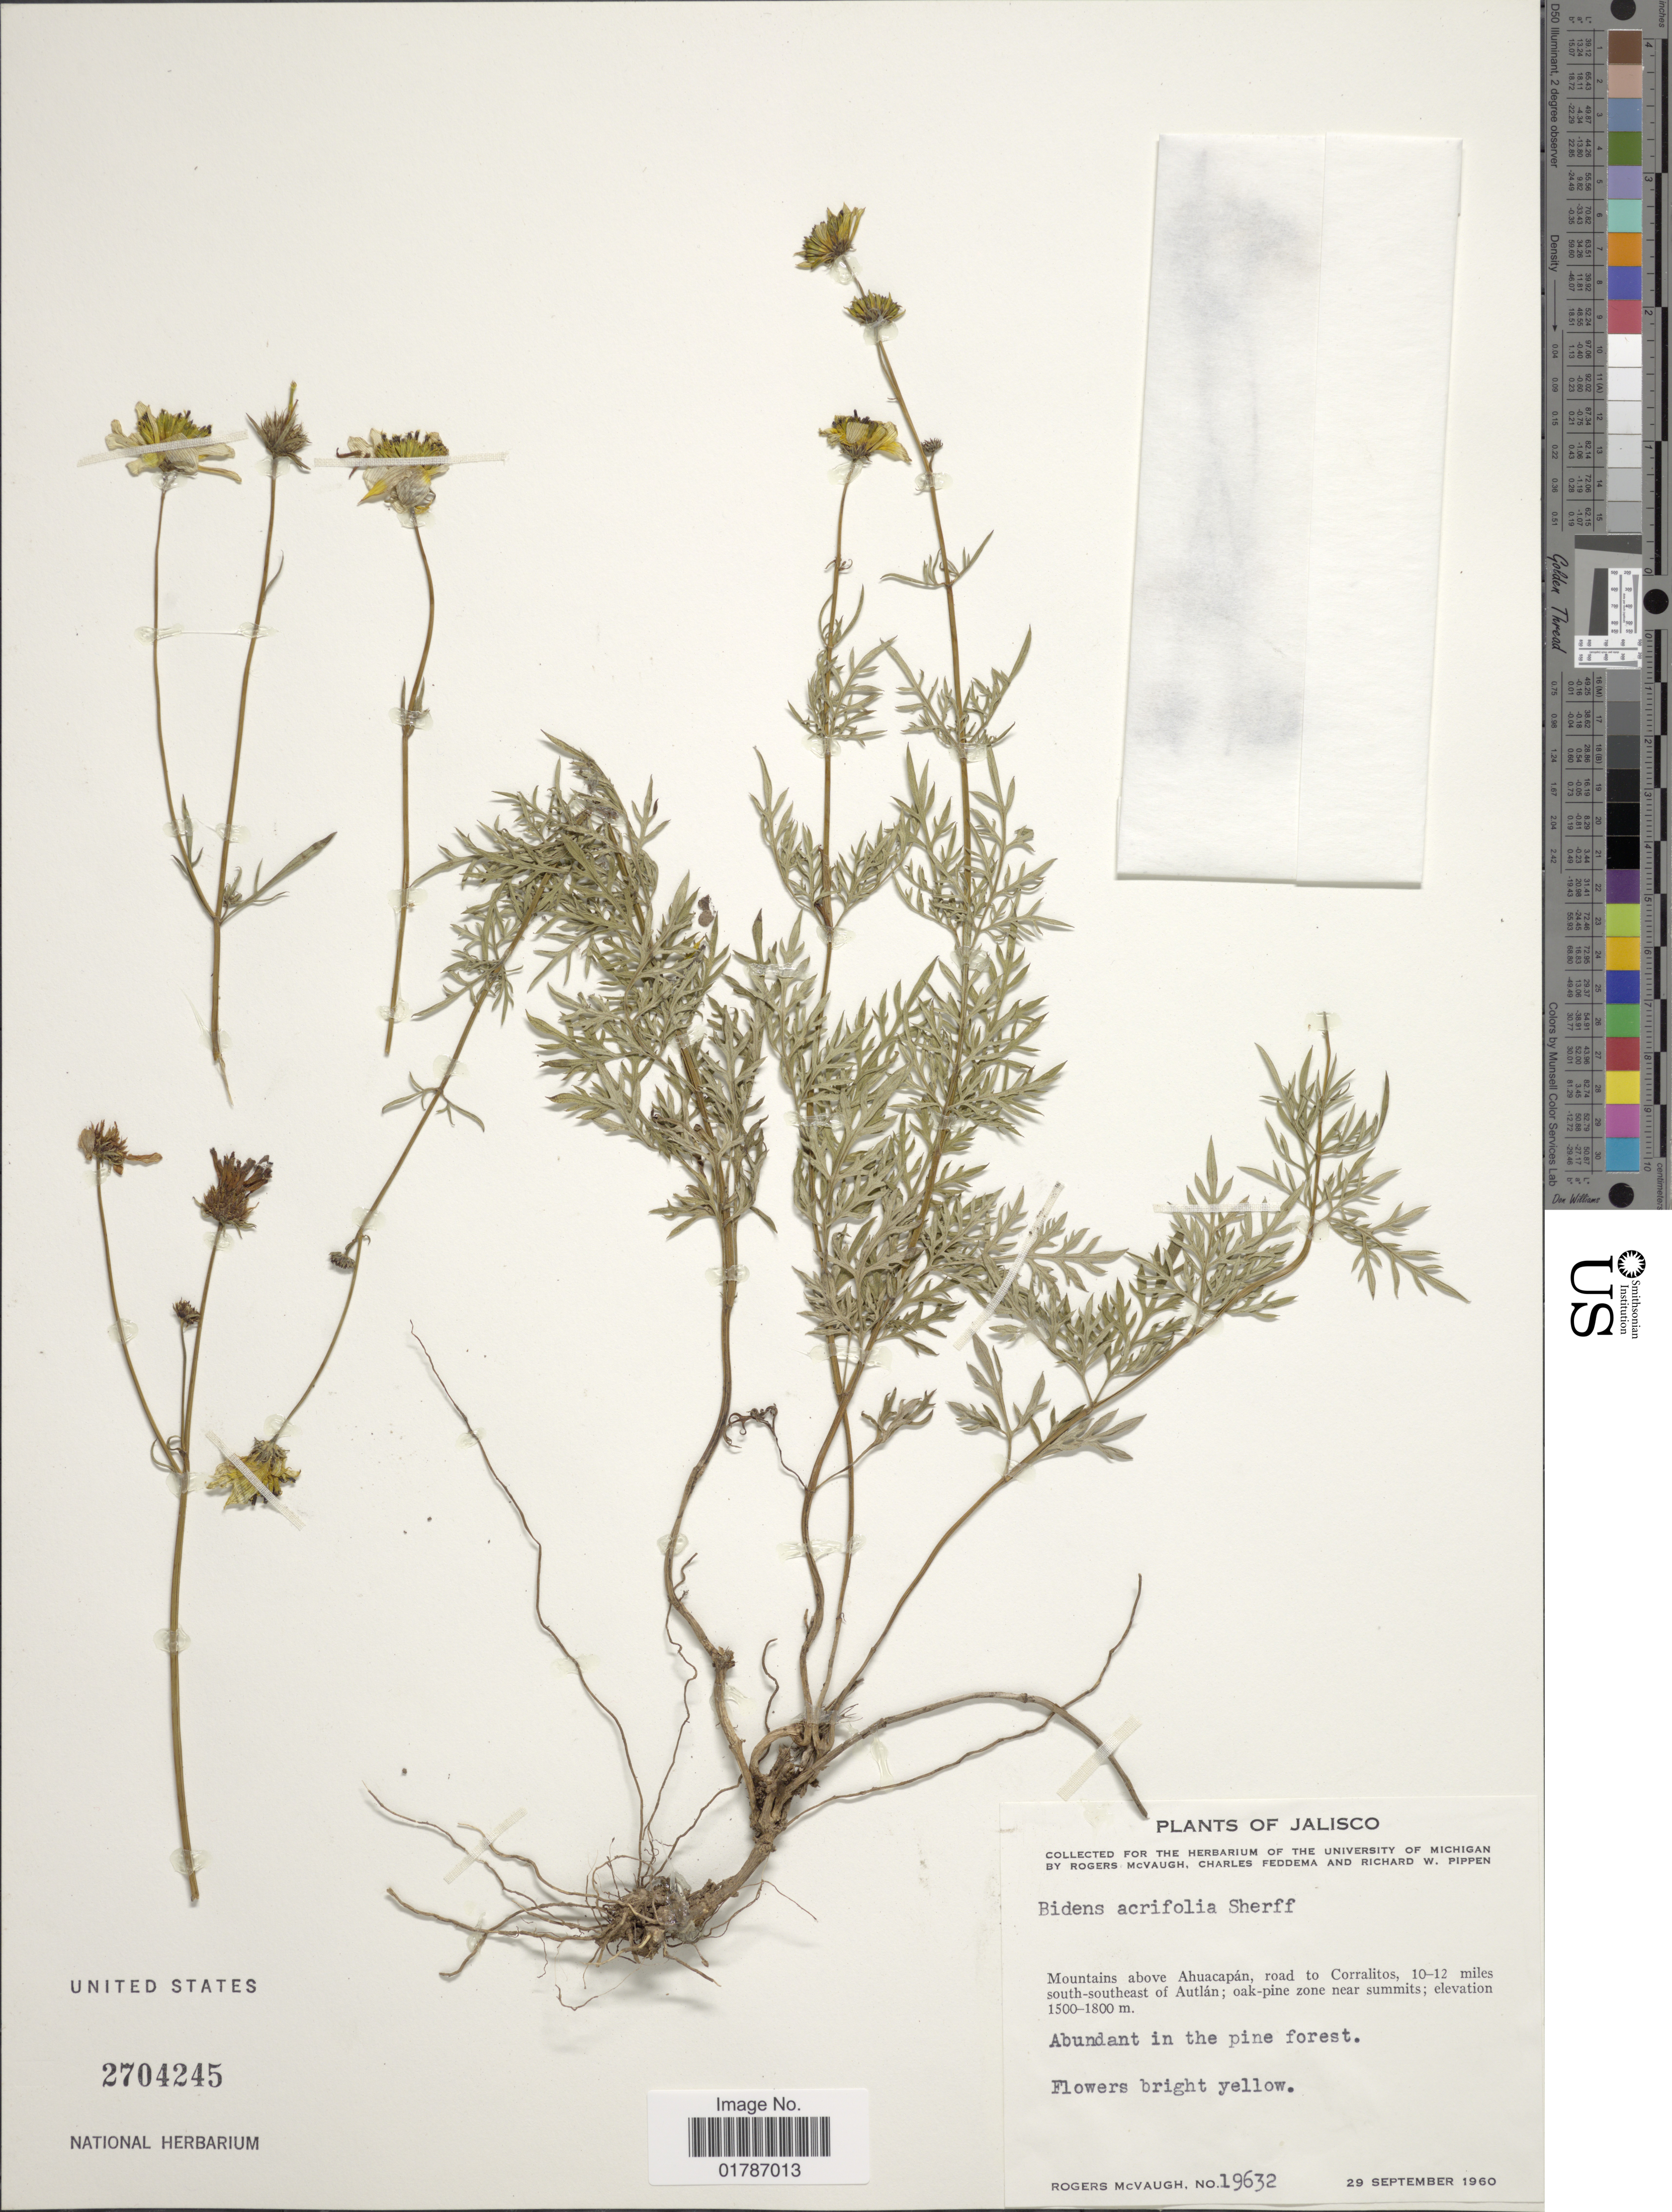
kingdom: Plantae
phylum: Tracheophyta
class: Magnoliopsida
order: Asterales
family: Asteraceae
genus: Bidens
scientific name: Bidens acrifolia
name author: Sherff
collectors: R. McVaugh, C. Feddema & R. W. Pippen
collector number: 19632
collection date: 1960-09-29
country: Mexico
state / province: Jalisco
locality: Mountains above Ahuacapan, road to Corraltos, 10-12 miles south-southeast of Autlan, oak-pine zone near summits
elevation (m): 1500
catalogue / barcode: US 2704245